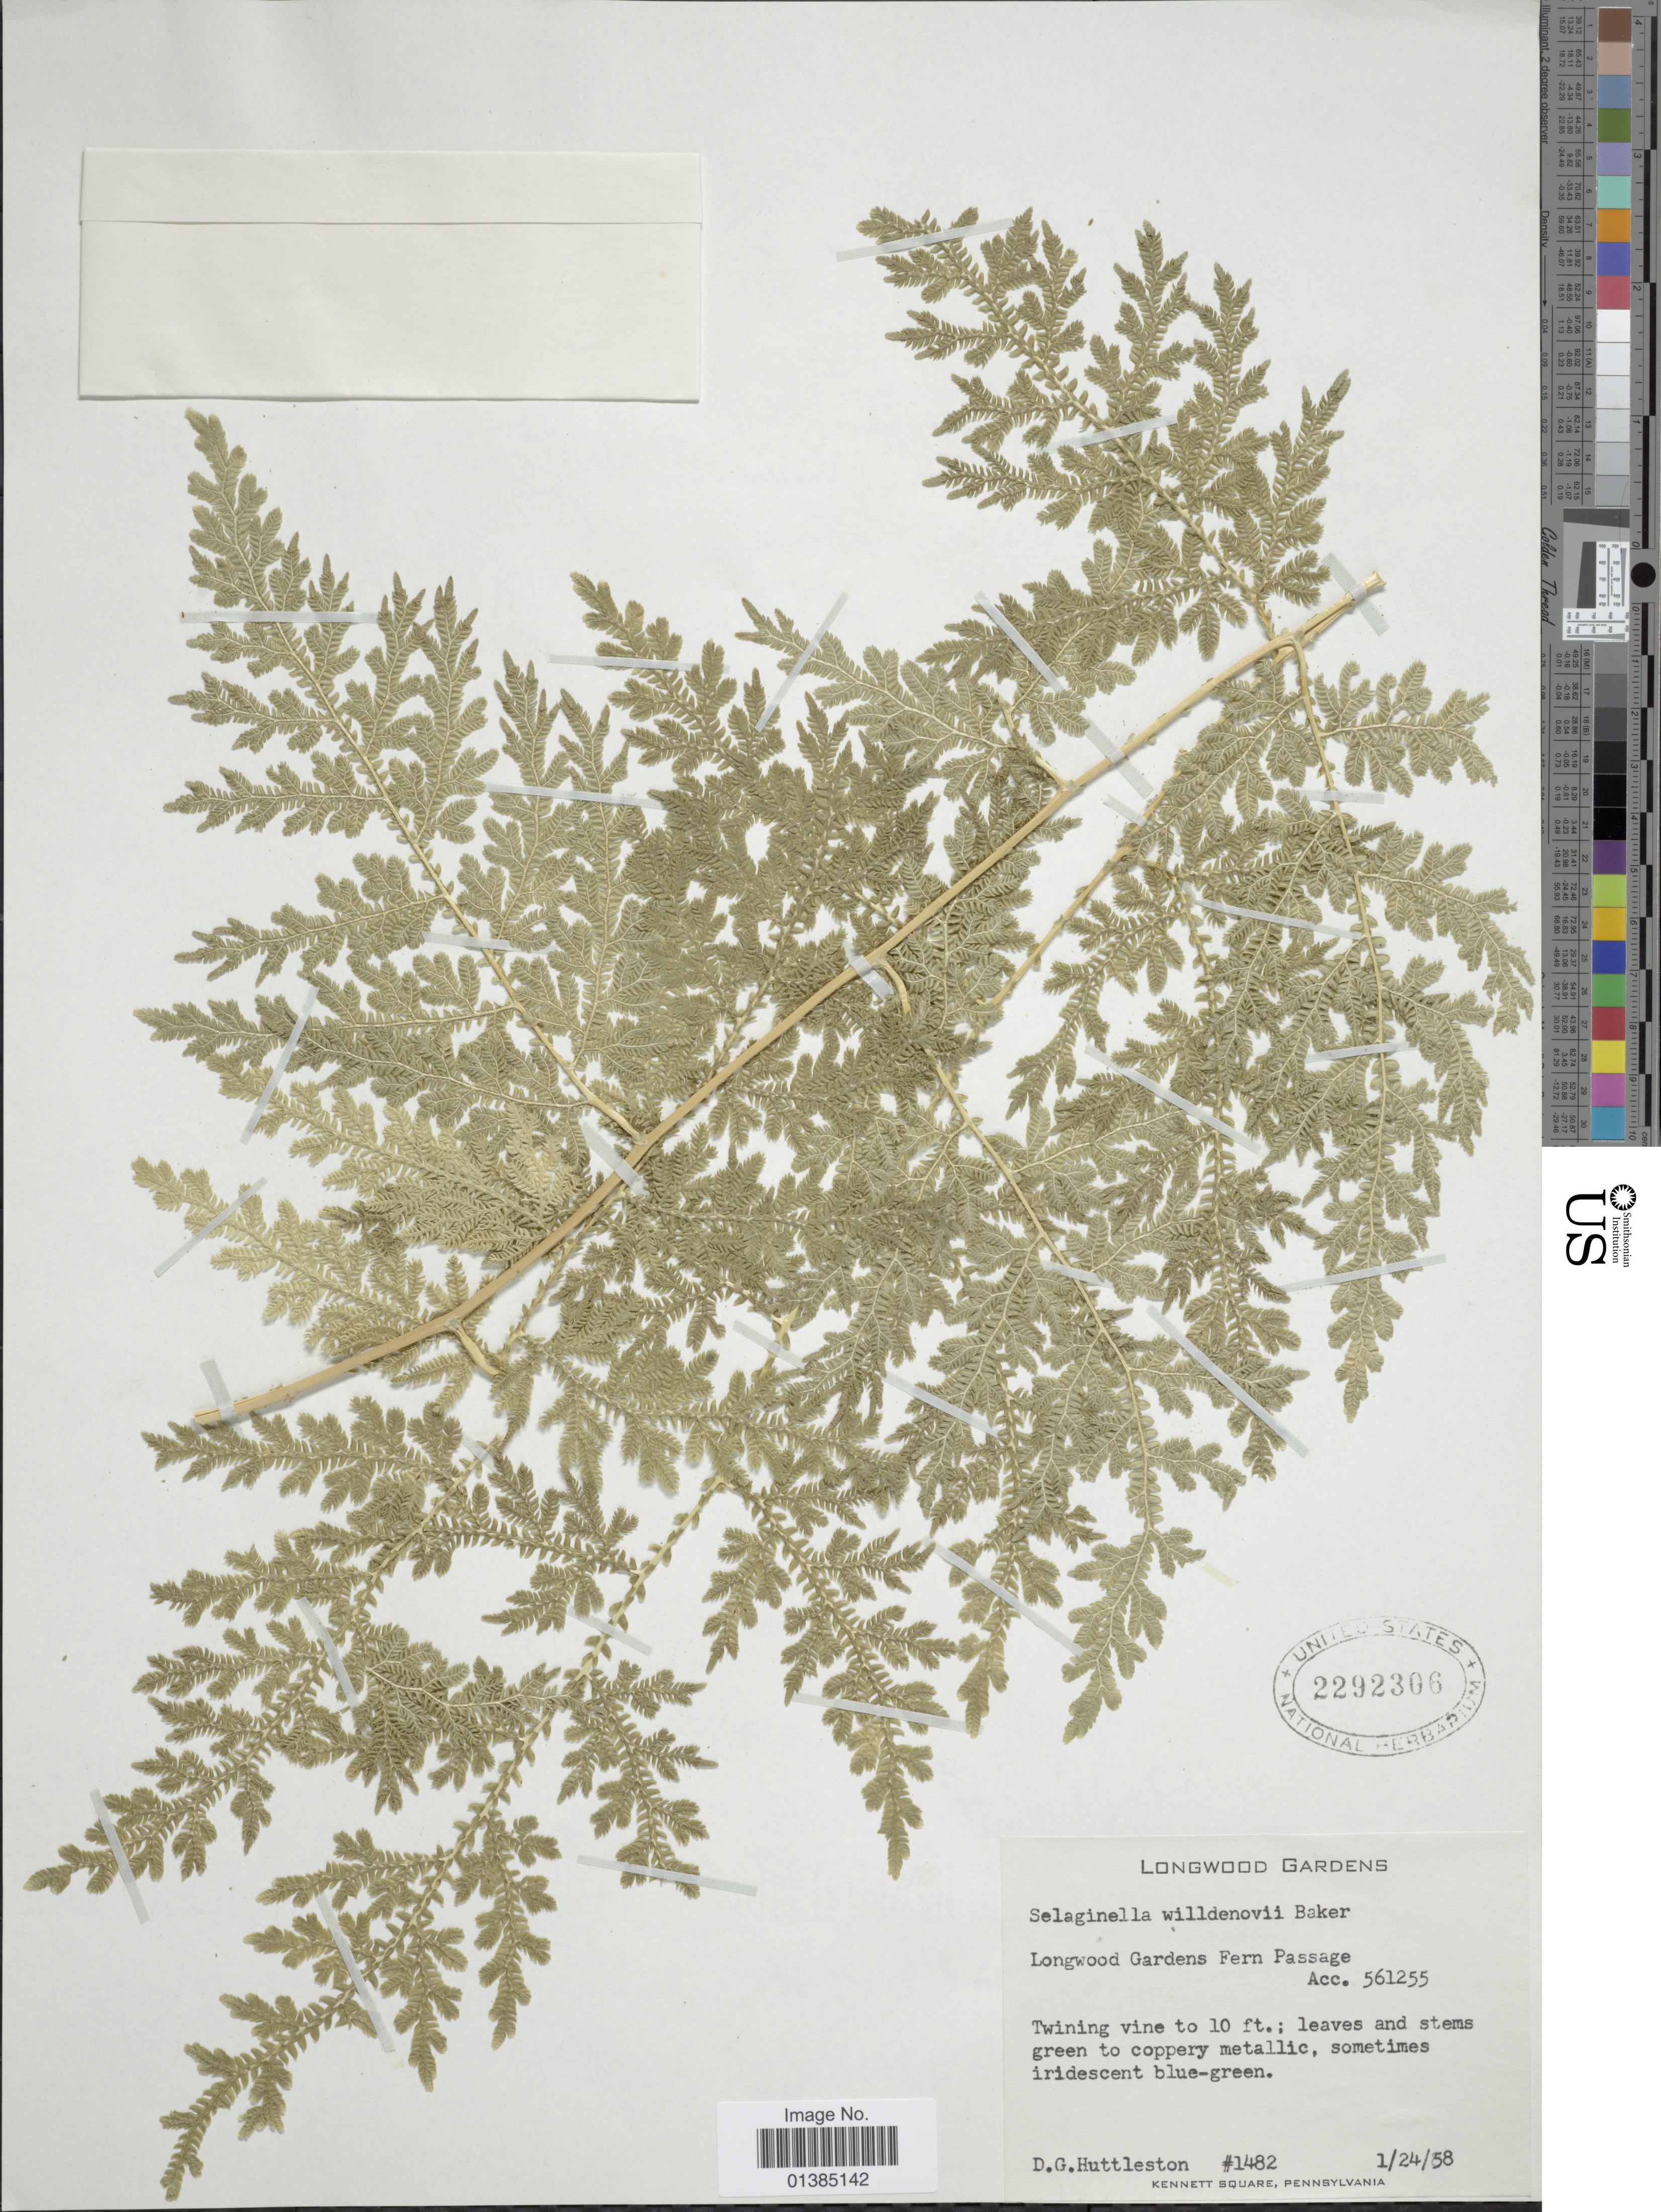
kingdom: Plantae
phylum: Tracheophyta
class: Lycopodiopsida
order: Selaginellales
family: Selaginellaceae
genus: Selaginella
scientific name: Selaginella willdenowii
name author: (Desv. ex Poir.) Baker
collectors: D. G. Huttleston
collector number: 1482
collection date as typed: Transcribed d/m/y: 24/1/58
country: United States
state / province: Pennsylvania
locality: Longwood Garens Fern Passage. Kennett Square.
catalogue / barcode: US 2292306